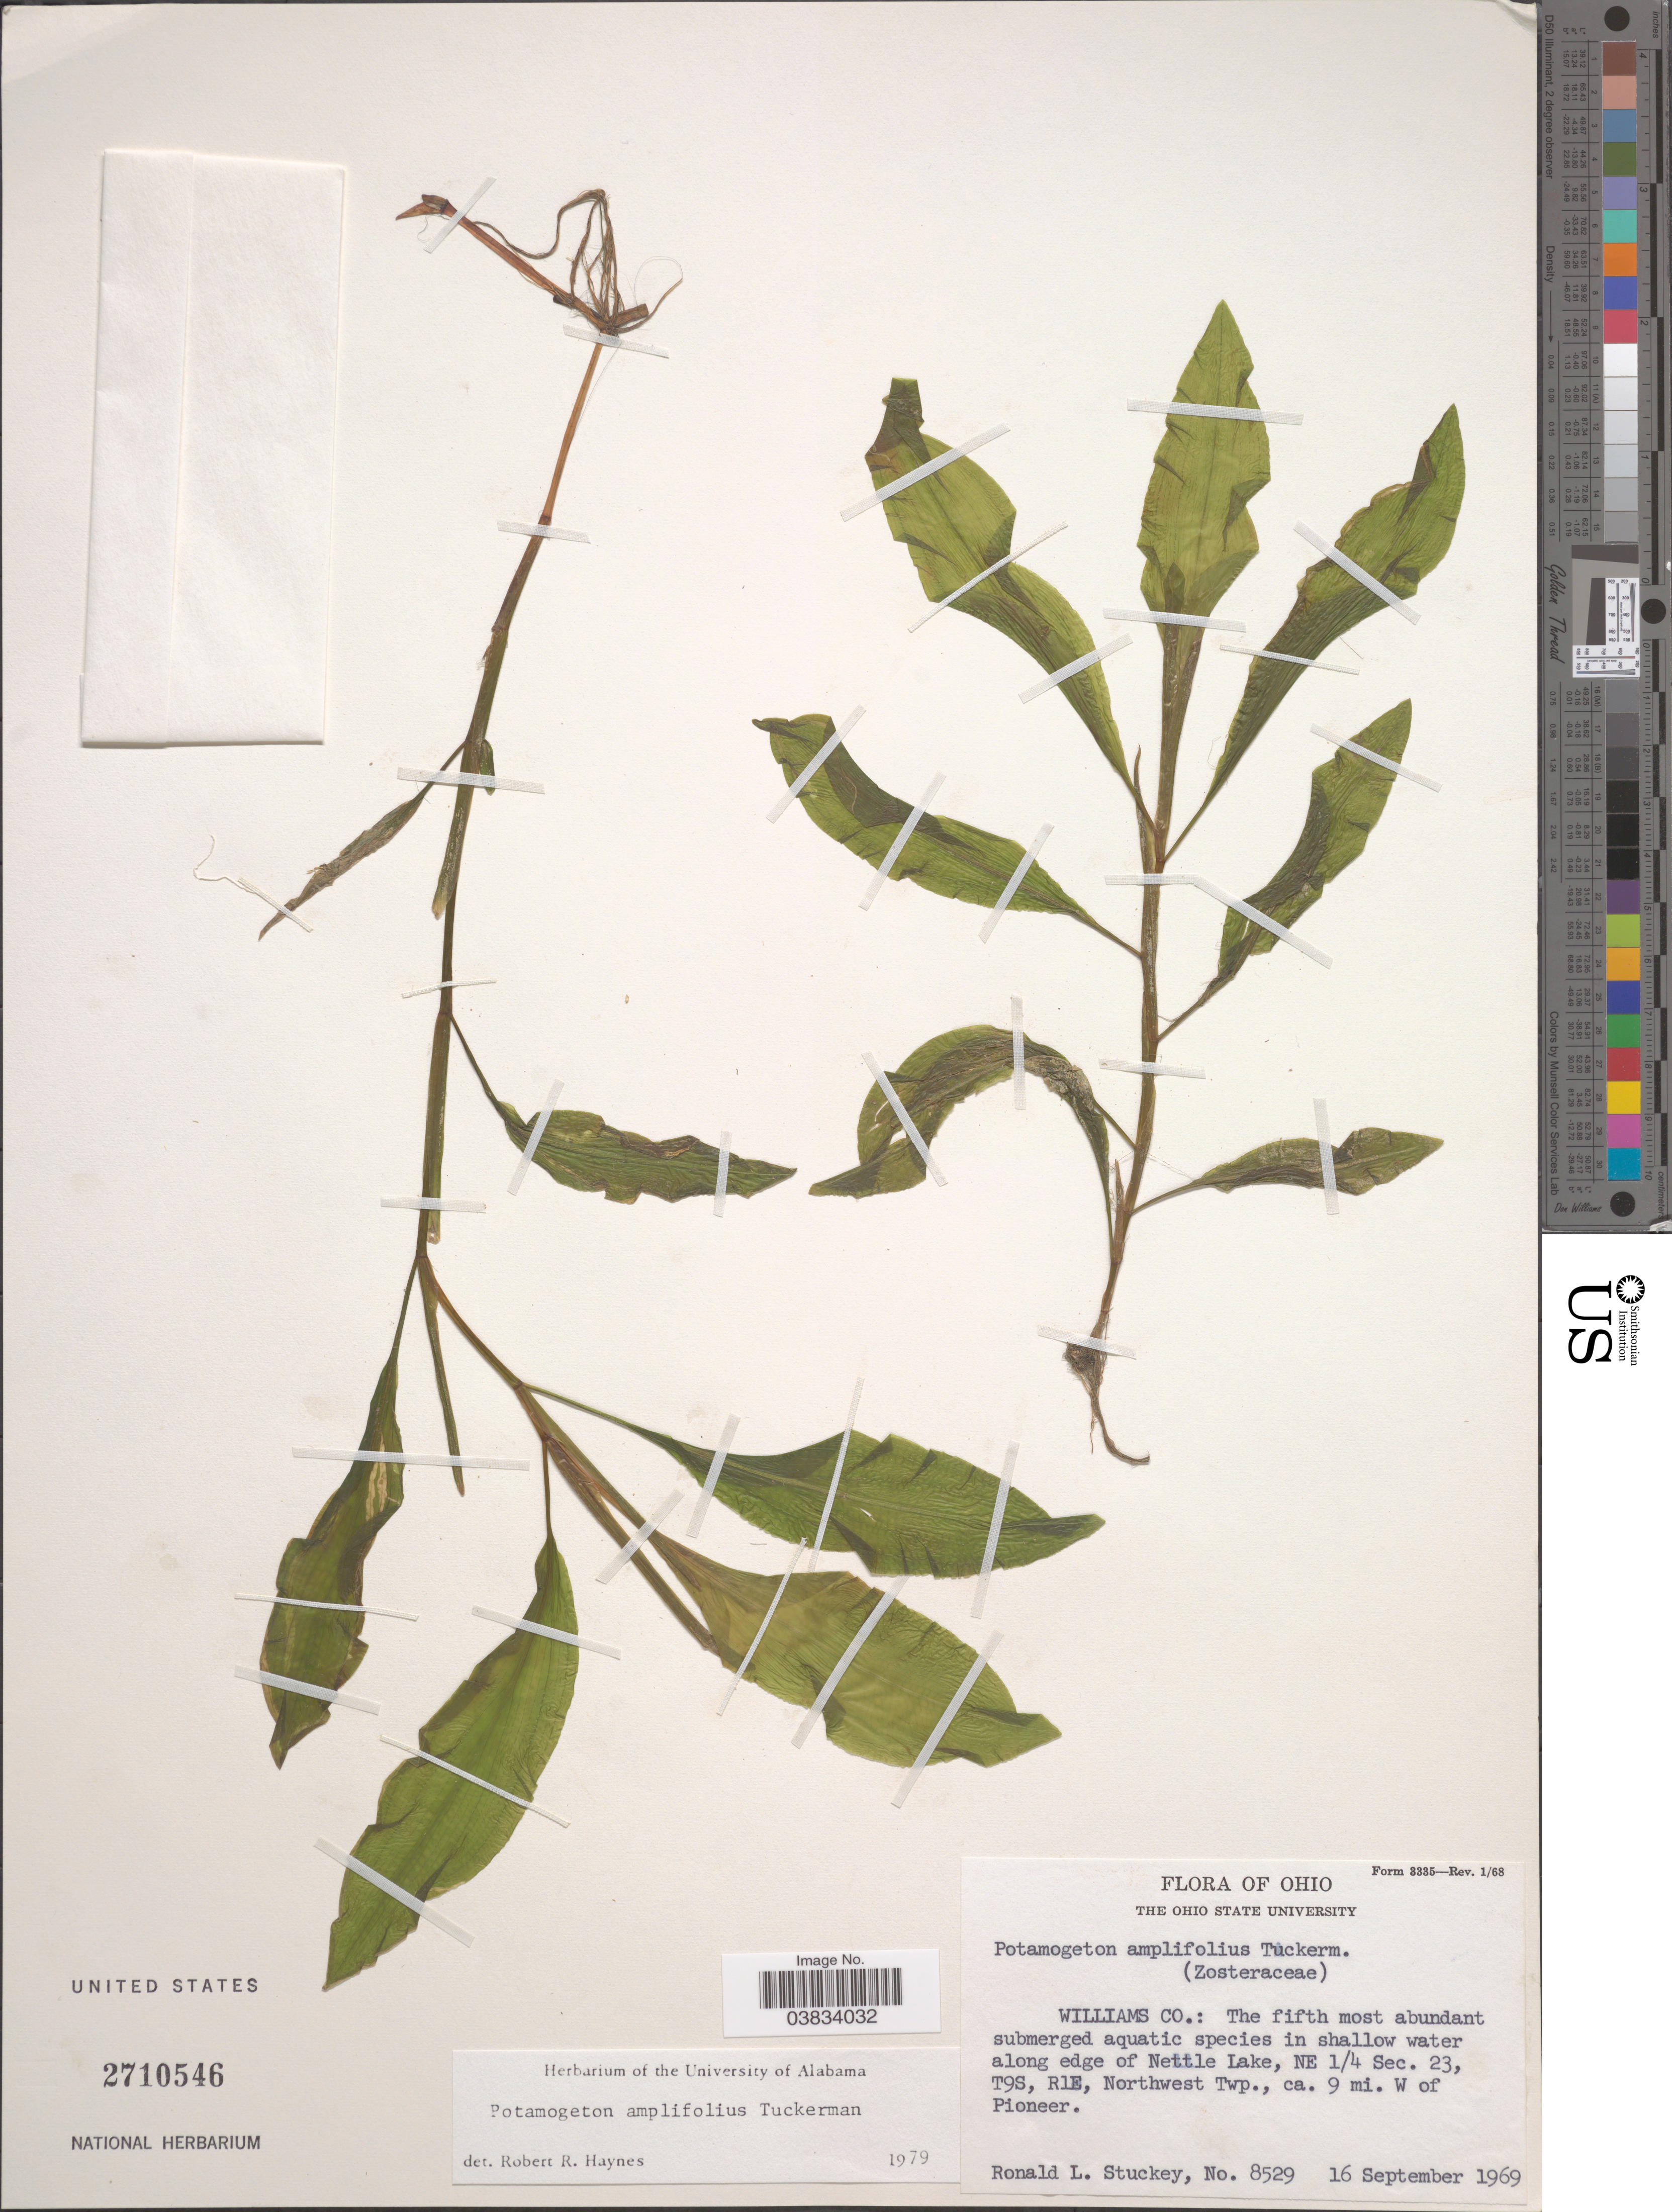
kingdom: Plantae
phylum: Tracheophyta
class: Liliopsida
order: Alismatales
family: Potamogetonaceae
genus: Potamogeton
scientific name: Potamogeton amplifolius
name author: Tuckerm.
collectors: R. L. Stuckey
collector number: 8529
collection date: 1969-09-16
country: United States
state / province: Ohio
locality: Williams Co.: Along edge of Nettle Lake, NE ¼ Sec. 23, T9S, R1E, Northwest Twp., ca. 9 mi. W of Pioneer.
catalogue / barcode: US 2710546